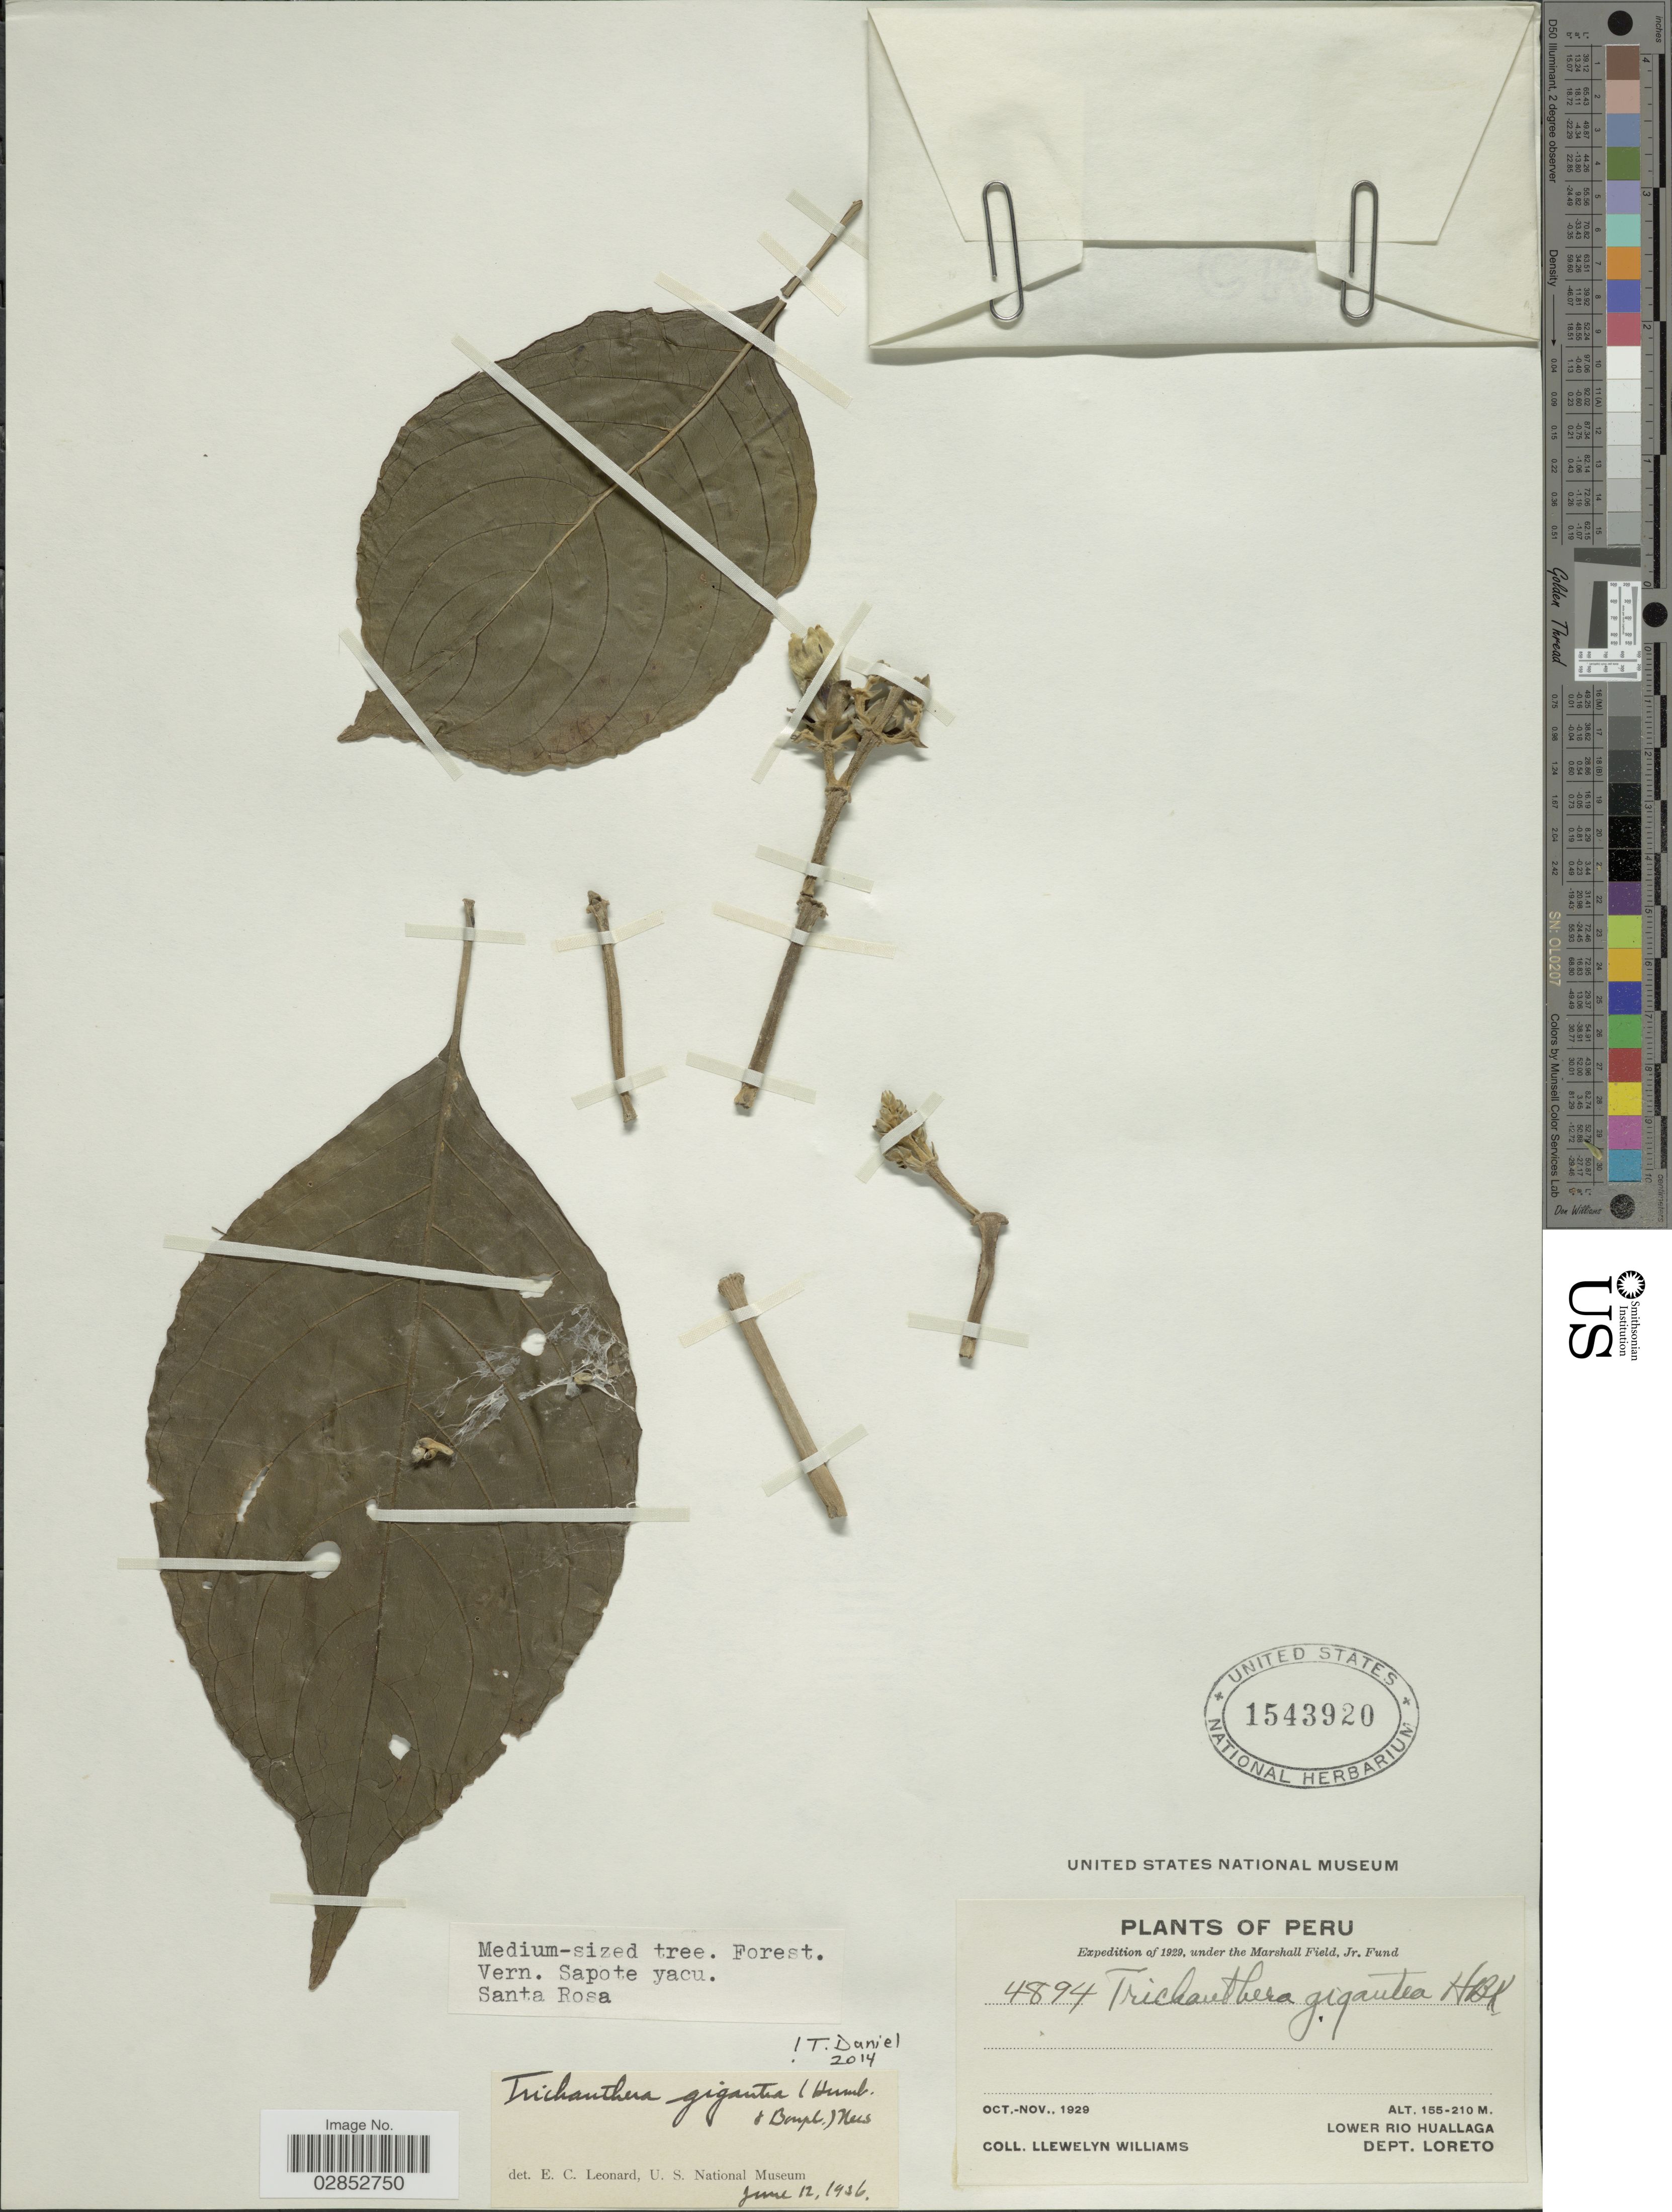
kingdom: Plantae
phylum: Tracheophyta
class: Magnoliopsida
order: Lamiales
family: Acanthaceae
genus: Trichanthera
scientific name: Trichanthera gigantea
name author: (Bonpl.) Nees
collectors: Ll. Williams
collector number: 4894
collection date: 1929-10/1929-11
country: Peru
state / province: Loreto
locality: Lower Rio Huallaga. Dept. Loreto. Santa Rosa.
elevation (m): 155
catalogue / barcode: US 1543920